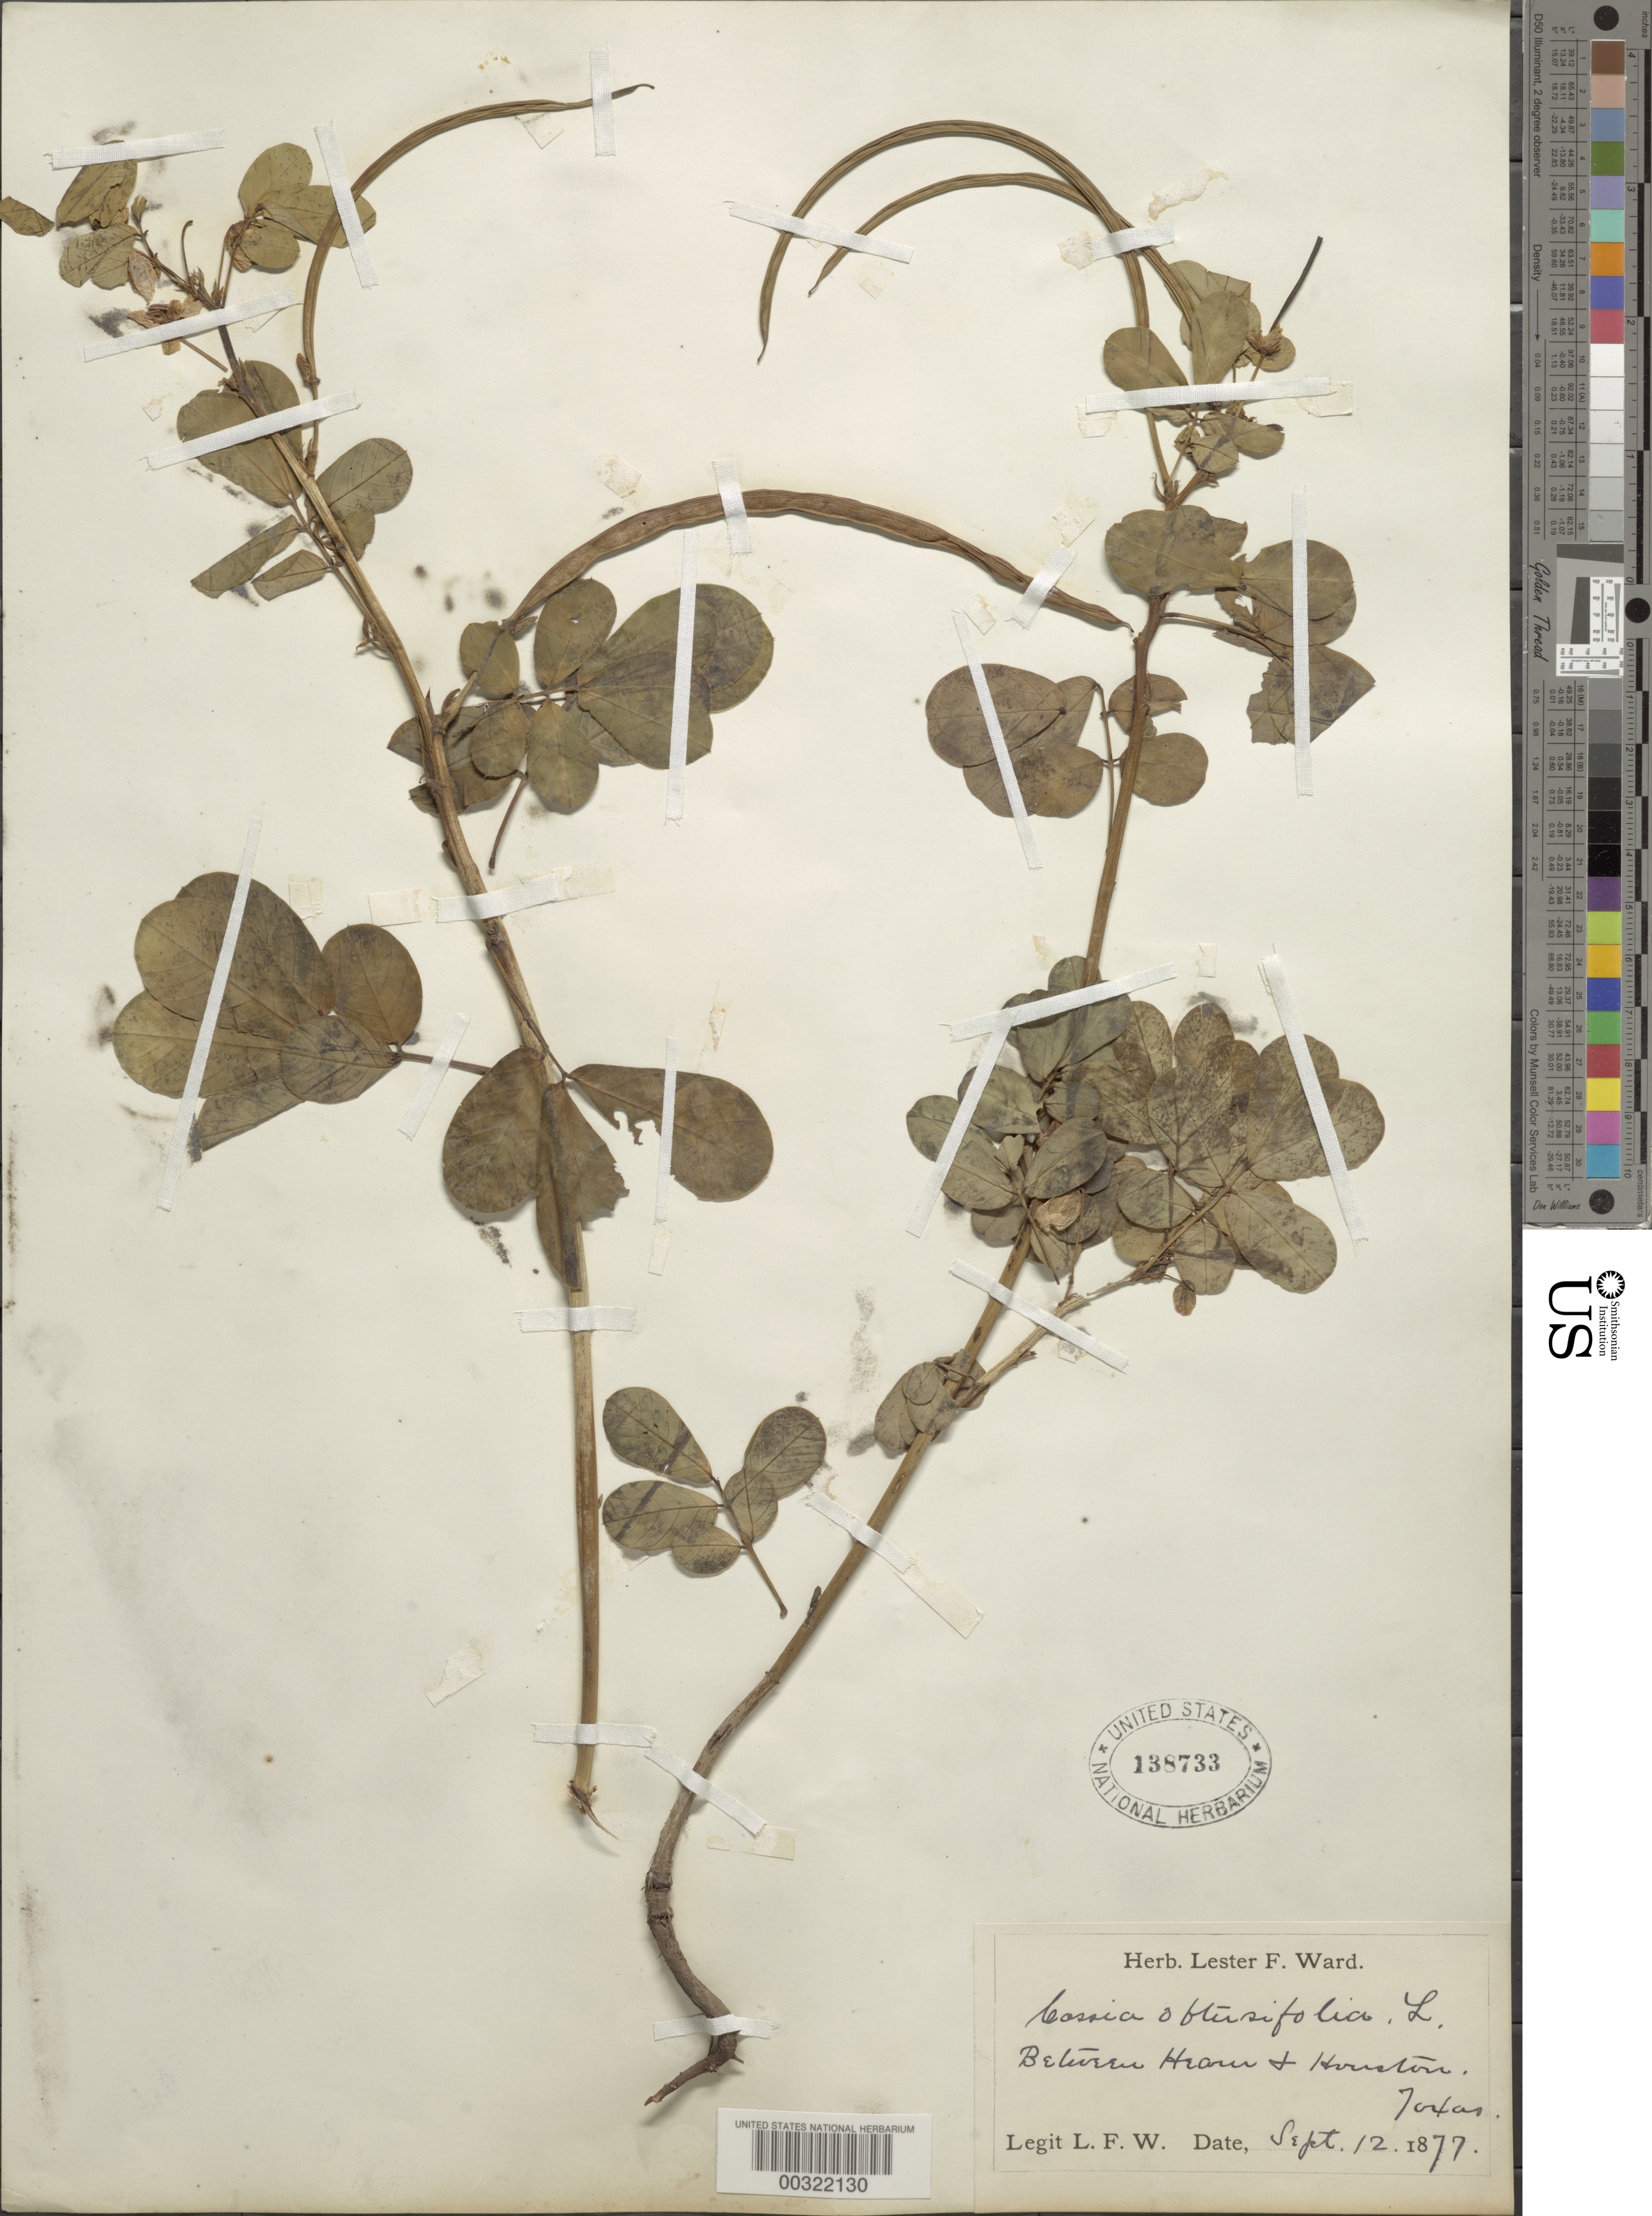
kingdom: Plantae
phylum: Tracheophyta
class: Magnoliopsida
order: Fabales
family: Fabaceae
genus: Senna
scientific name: Senna obtusifolia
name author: (L.) H.S. Irwin & Barneby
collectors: L. F. Ward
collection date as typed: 12 Sep 1877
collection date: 1877-09-12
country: United States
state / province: Texas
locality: Between hearer and houston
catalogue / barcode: US 138733